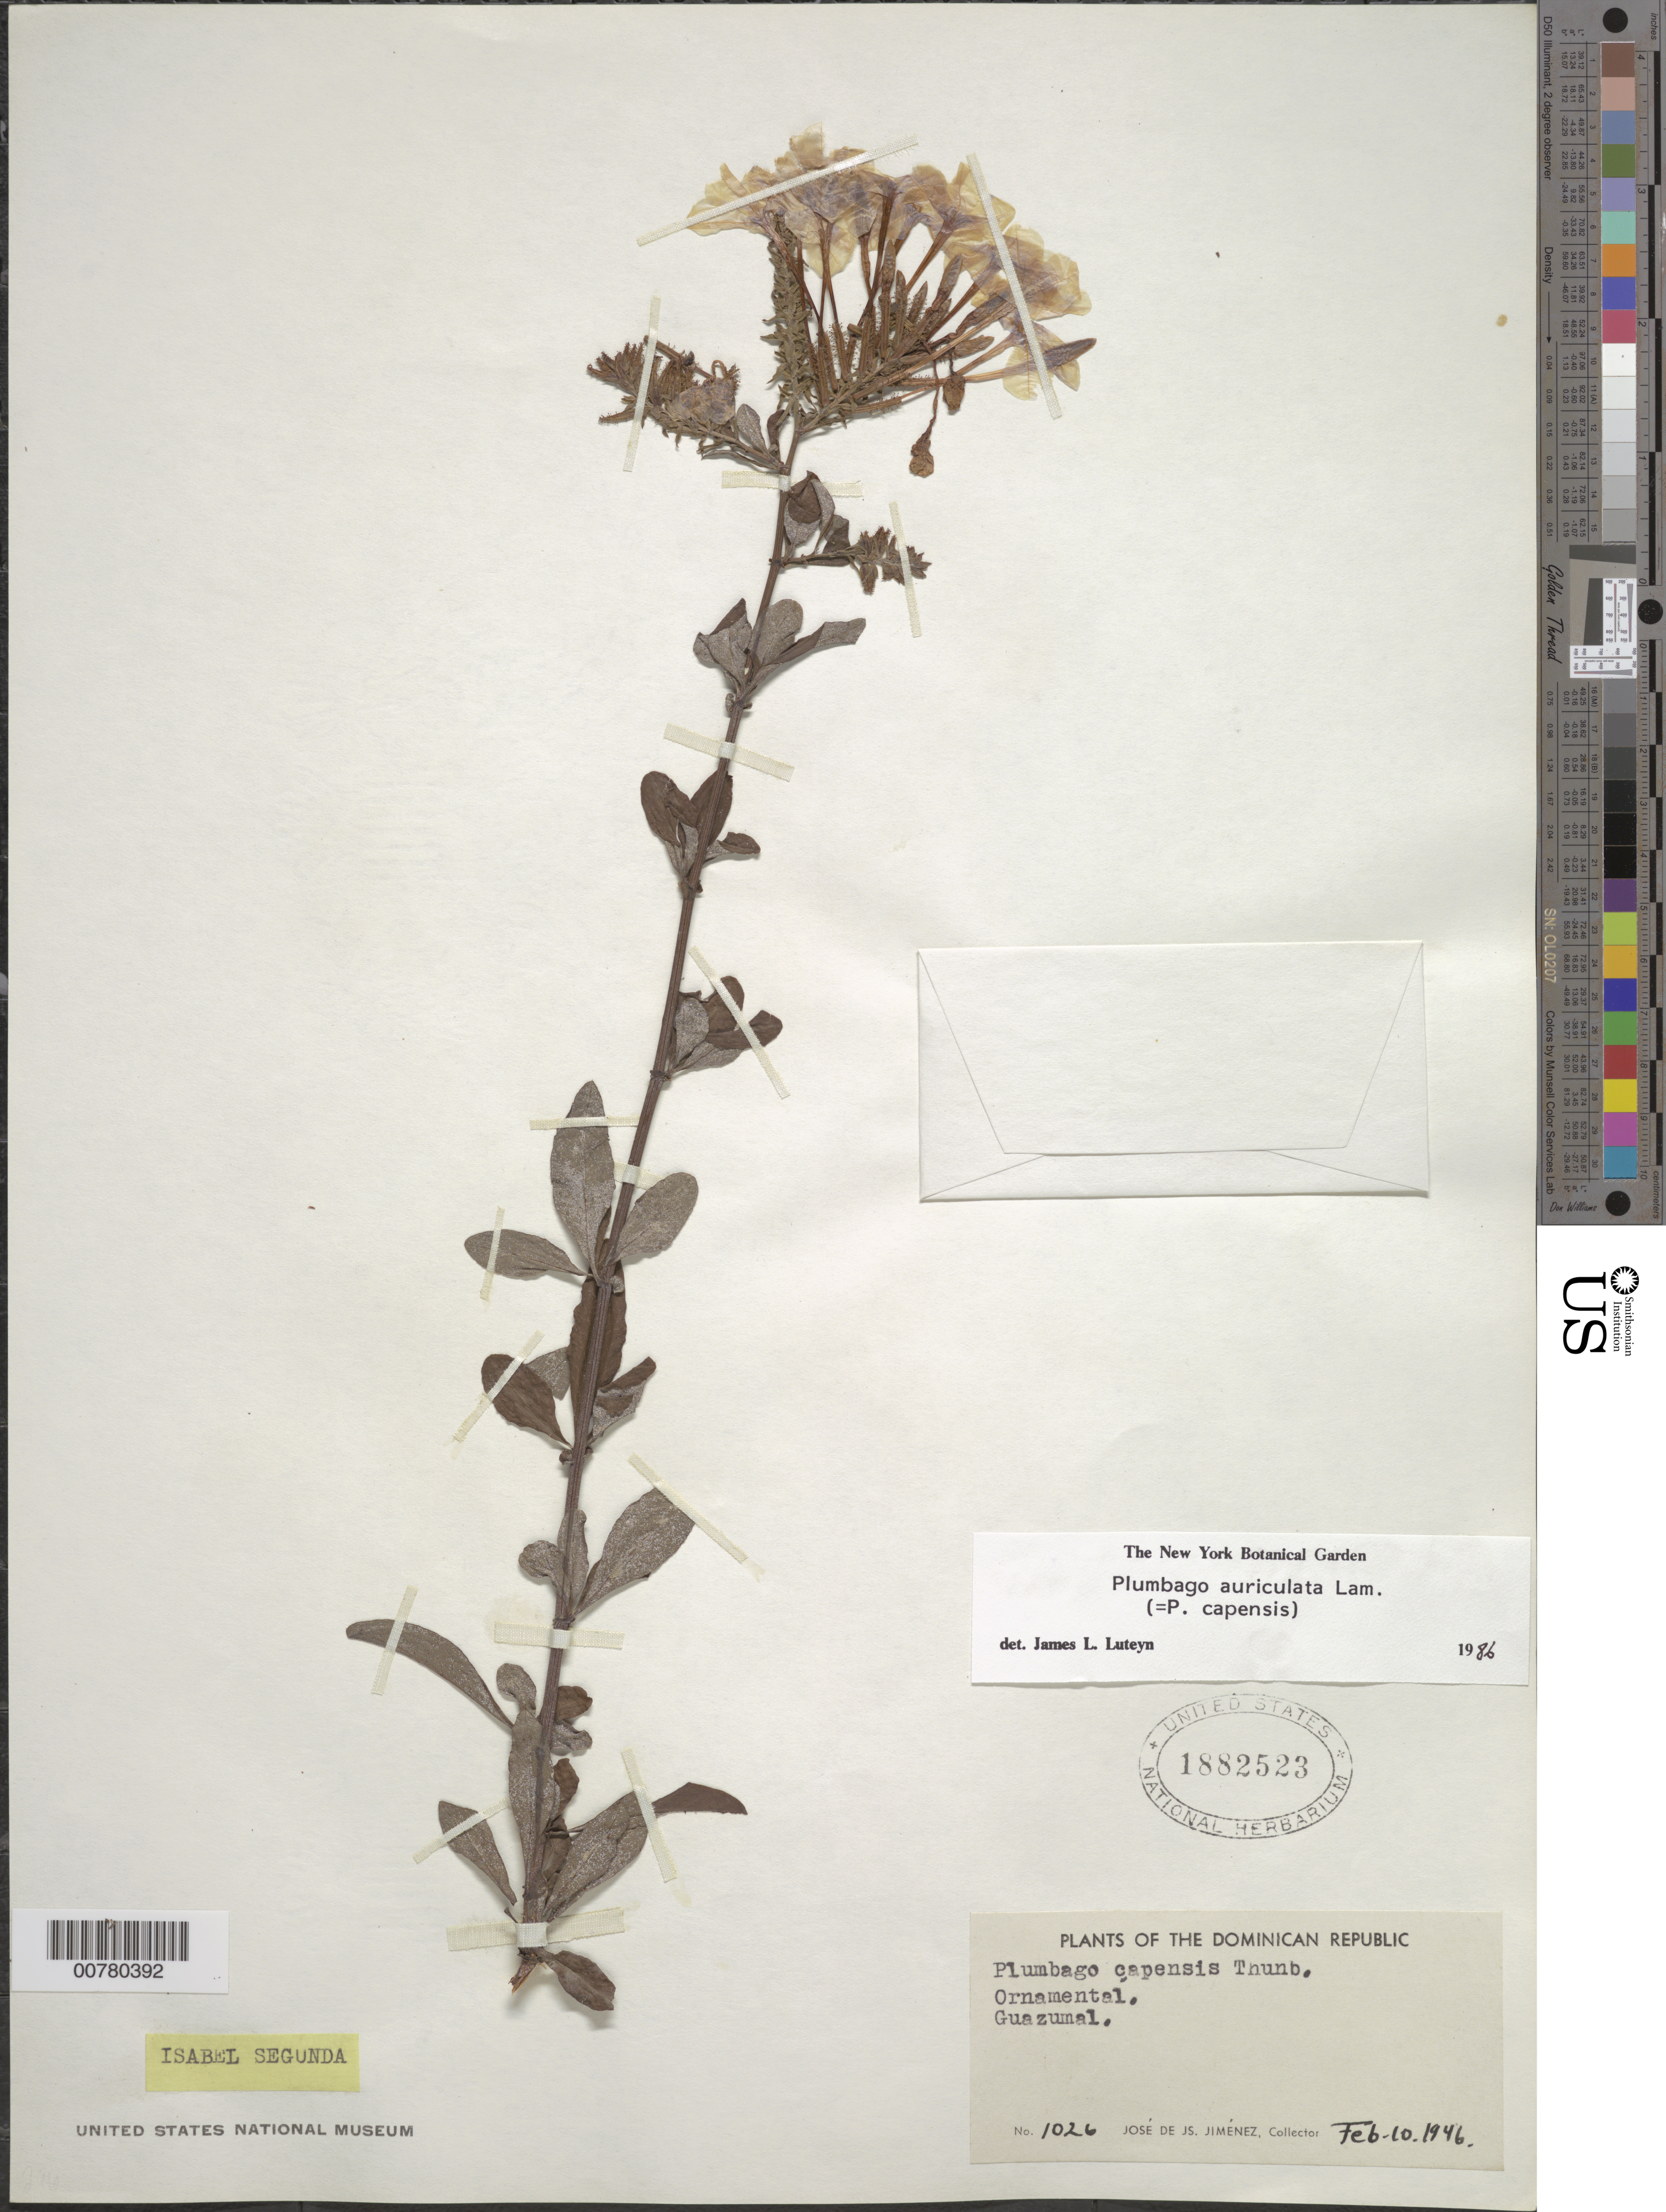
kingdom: Plantae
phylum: Tracheophyta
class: Magnoliopsida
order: Caryophyllales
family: Plumbaginaceae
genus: Plumbago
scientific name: Plumbago capensis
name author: Thunb.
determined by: Luteyn, J. L.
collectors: J. J. Jiménez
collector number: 1026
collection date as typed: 10 Feb 1946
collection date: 1946-02-10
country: Dominican Republic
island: Hispaniola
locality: Guazumal.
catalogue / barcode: US 1882523